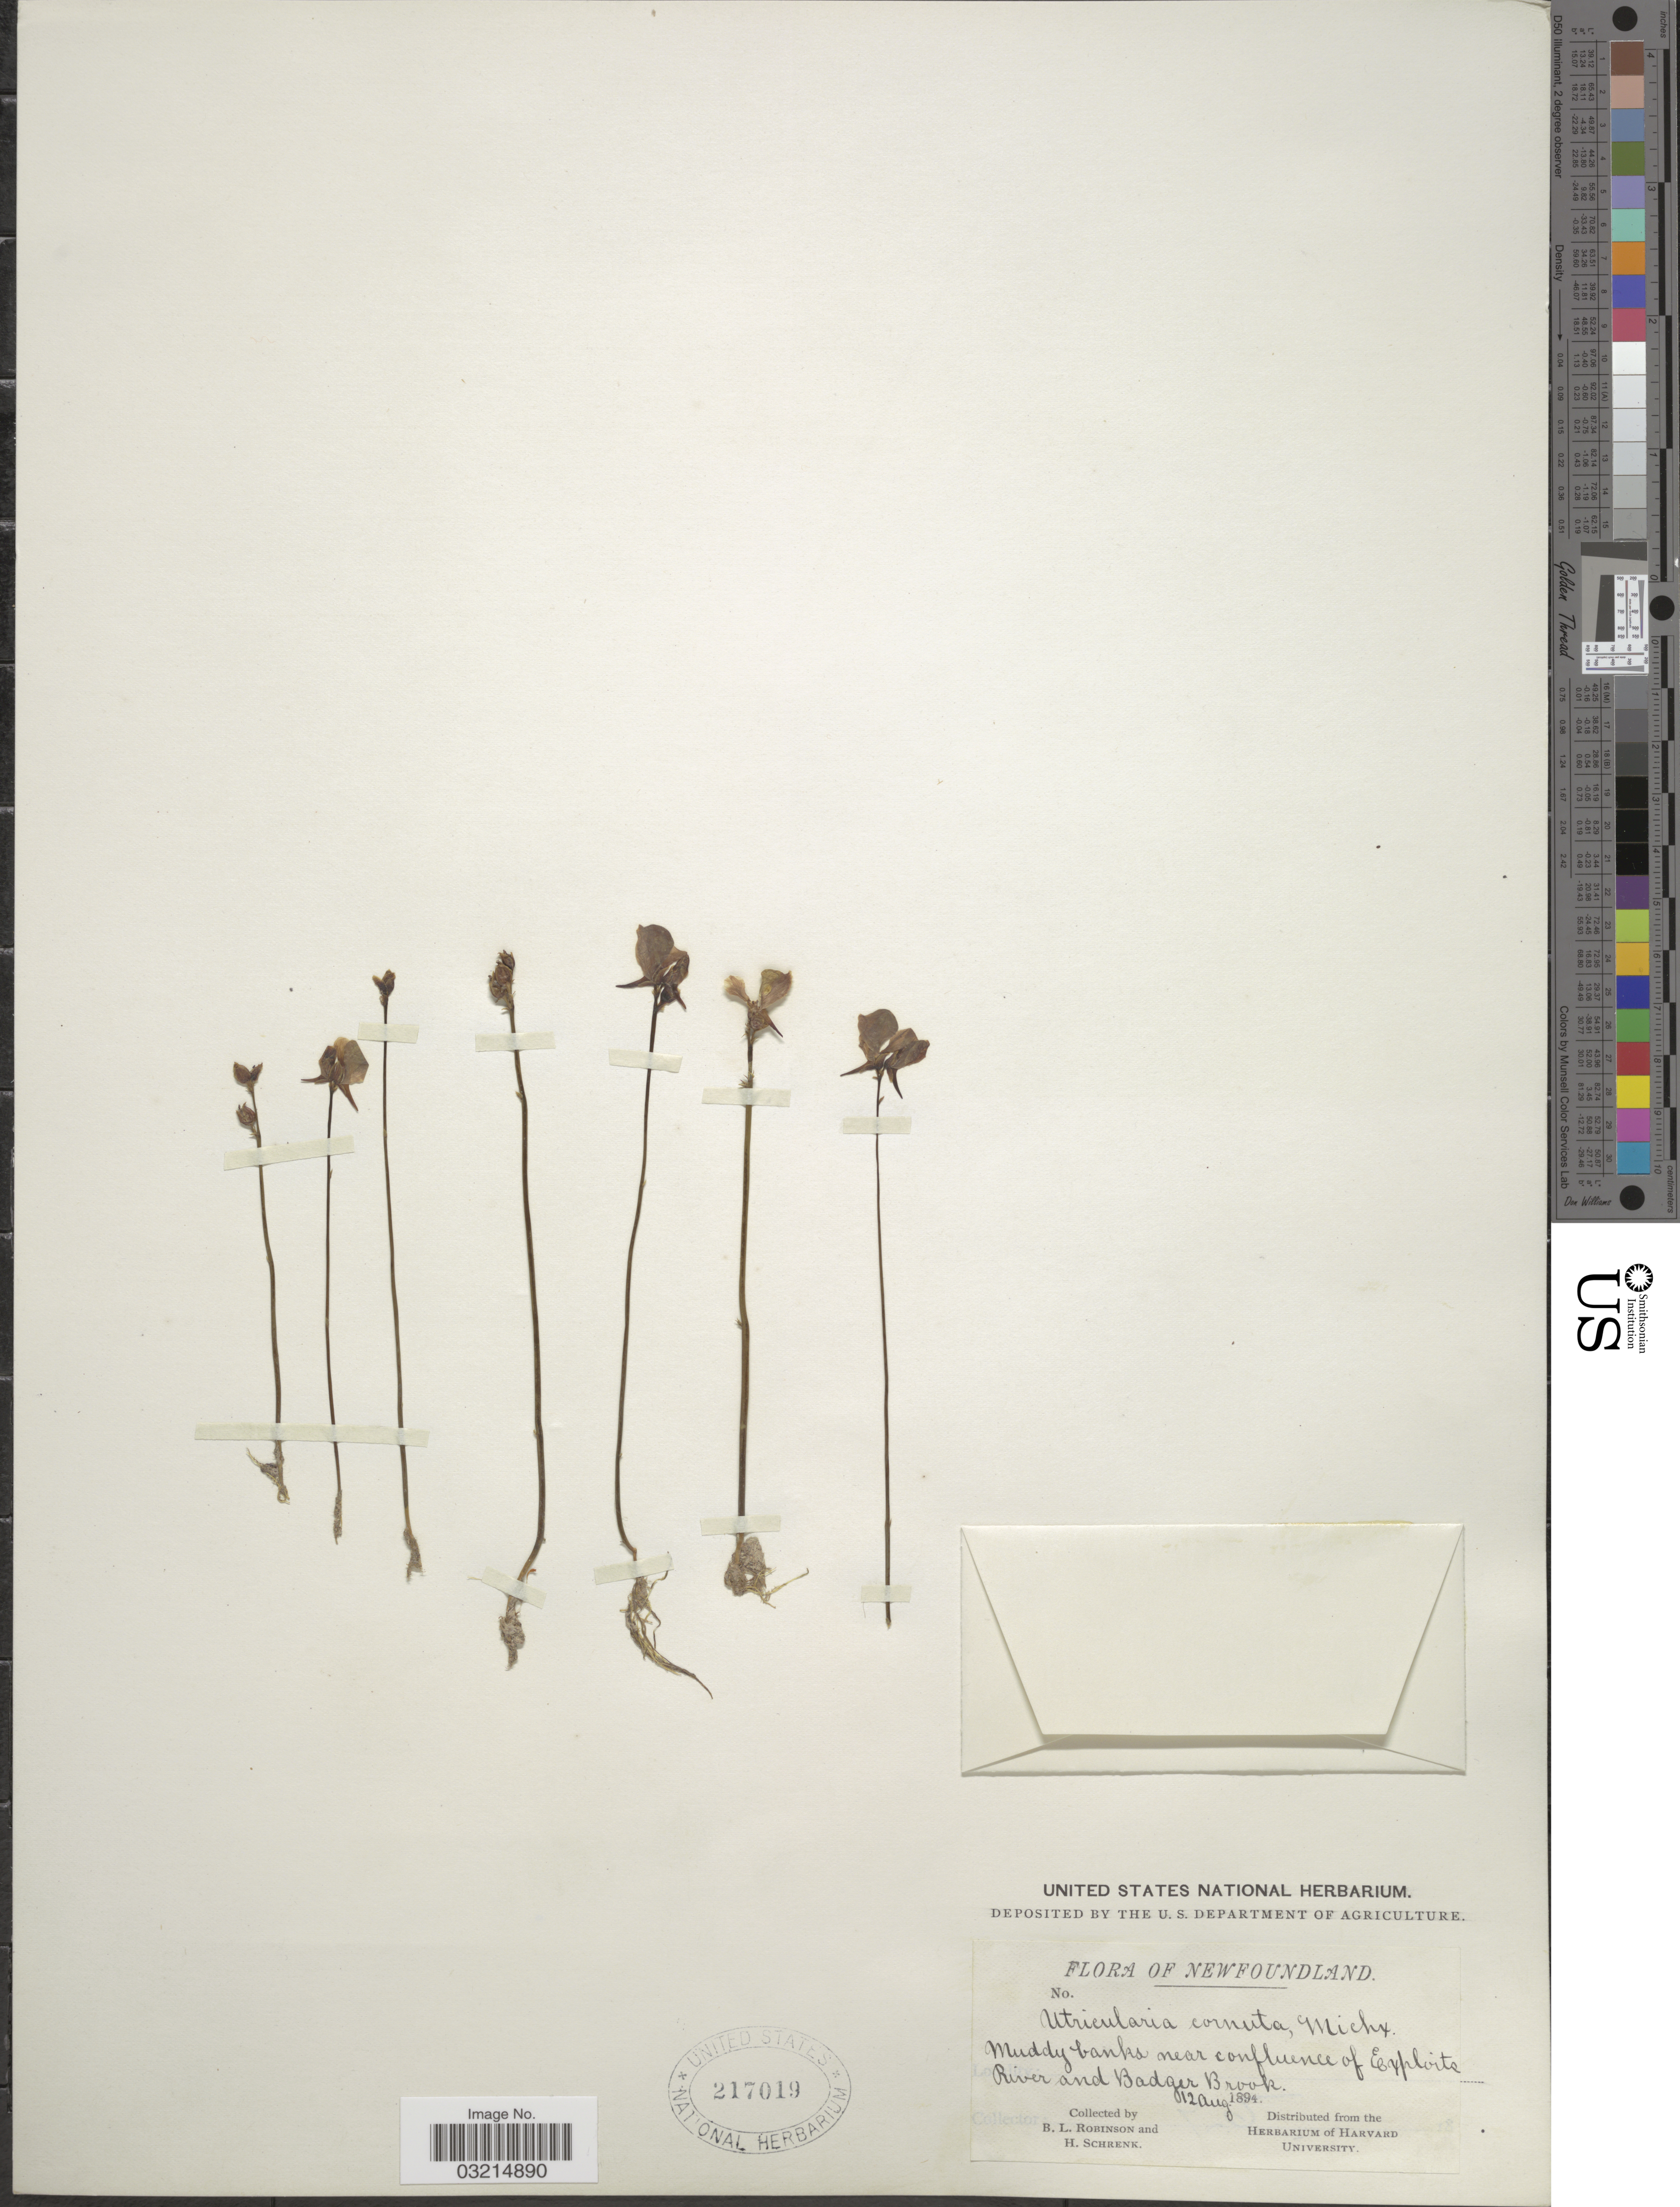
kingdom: Plantae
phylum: Tracheophyta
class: Magnoliopsida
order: Lamiales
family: Lentibulariaceae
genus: Utricularia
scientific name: Utricularia cornuta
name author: Michx.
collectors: B. L. Robinson & H. Schrenk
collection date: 1894-08-12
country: Canada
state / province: Newfoundland and Labrador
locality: Muddy banks near confluence of Exploits River and Badger Brook.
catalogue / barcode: US 217019